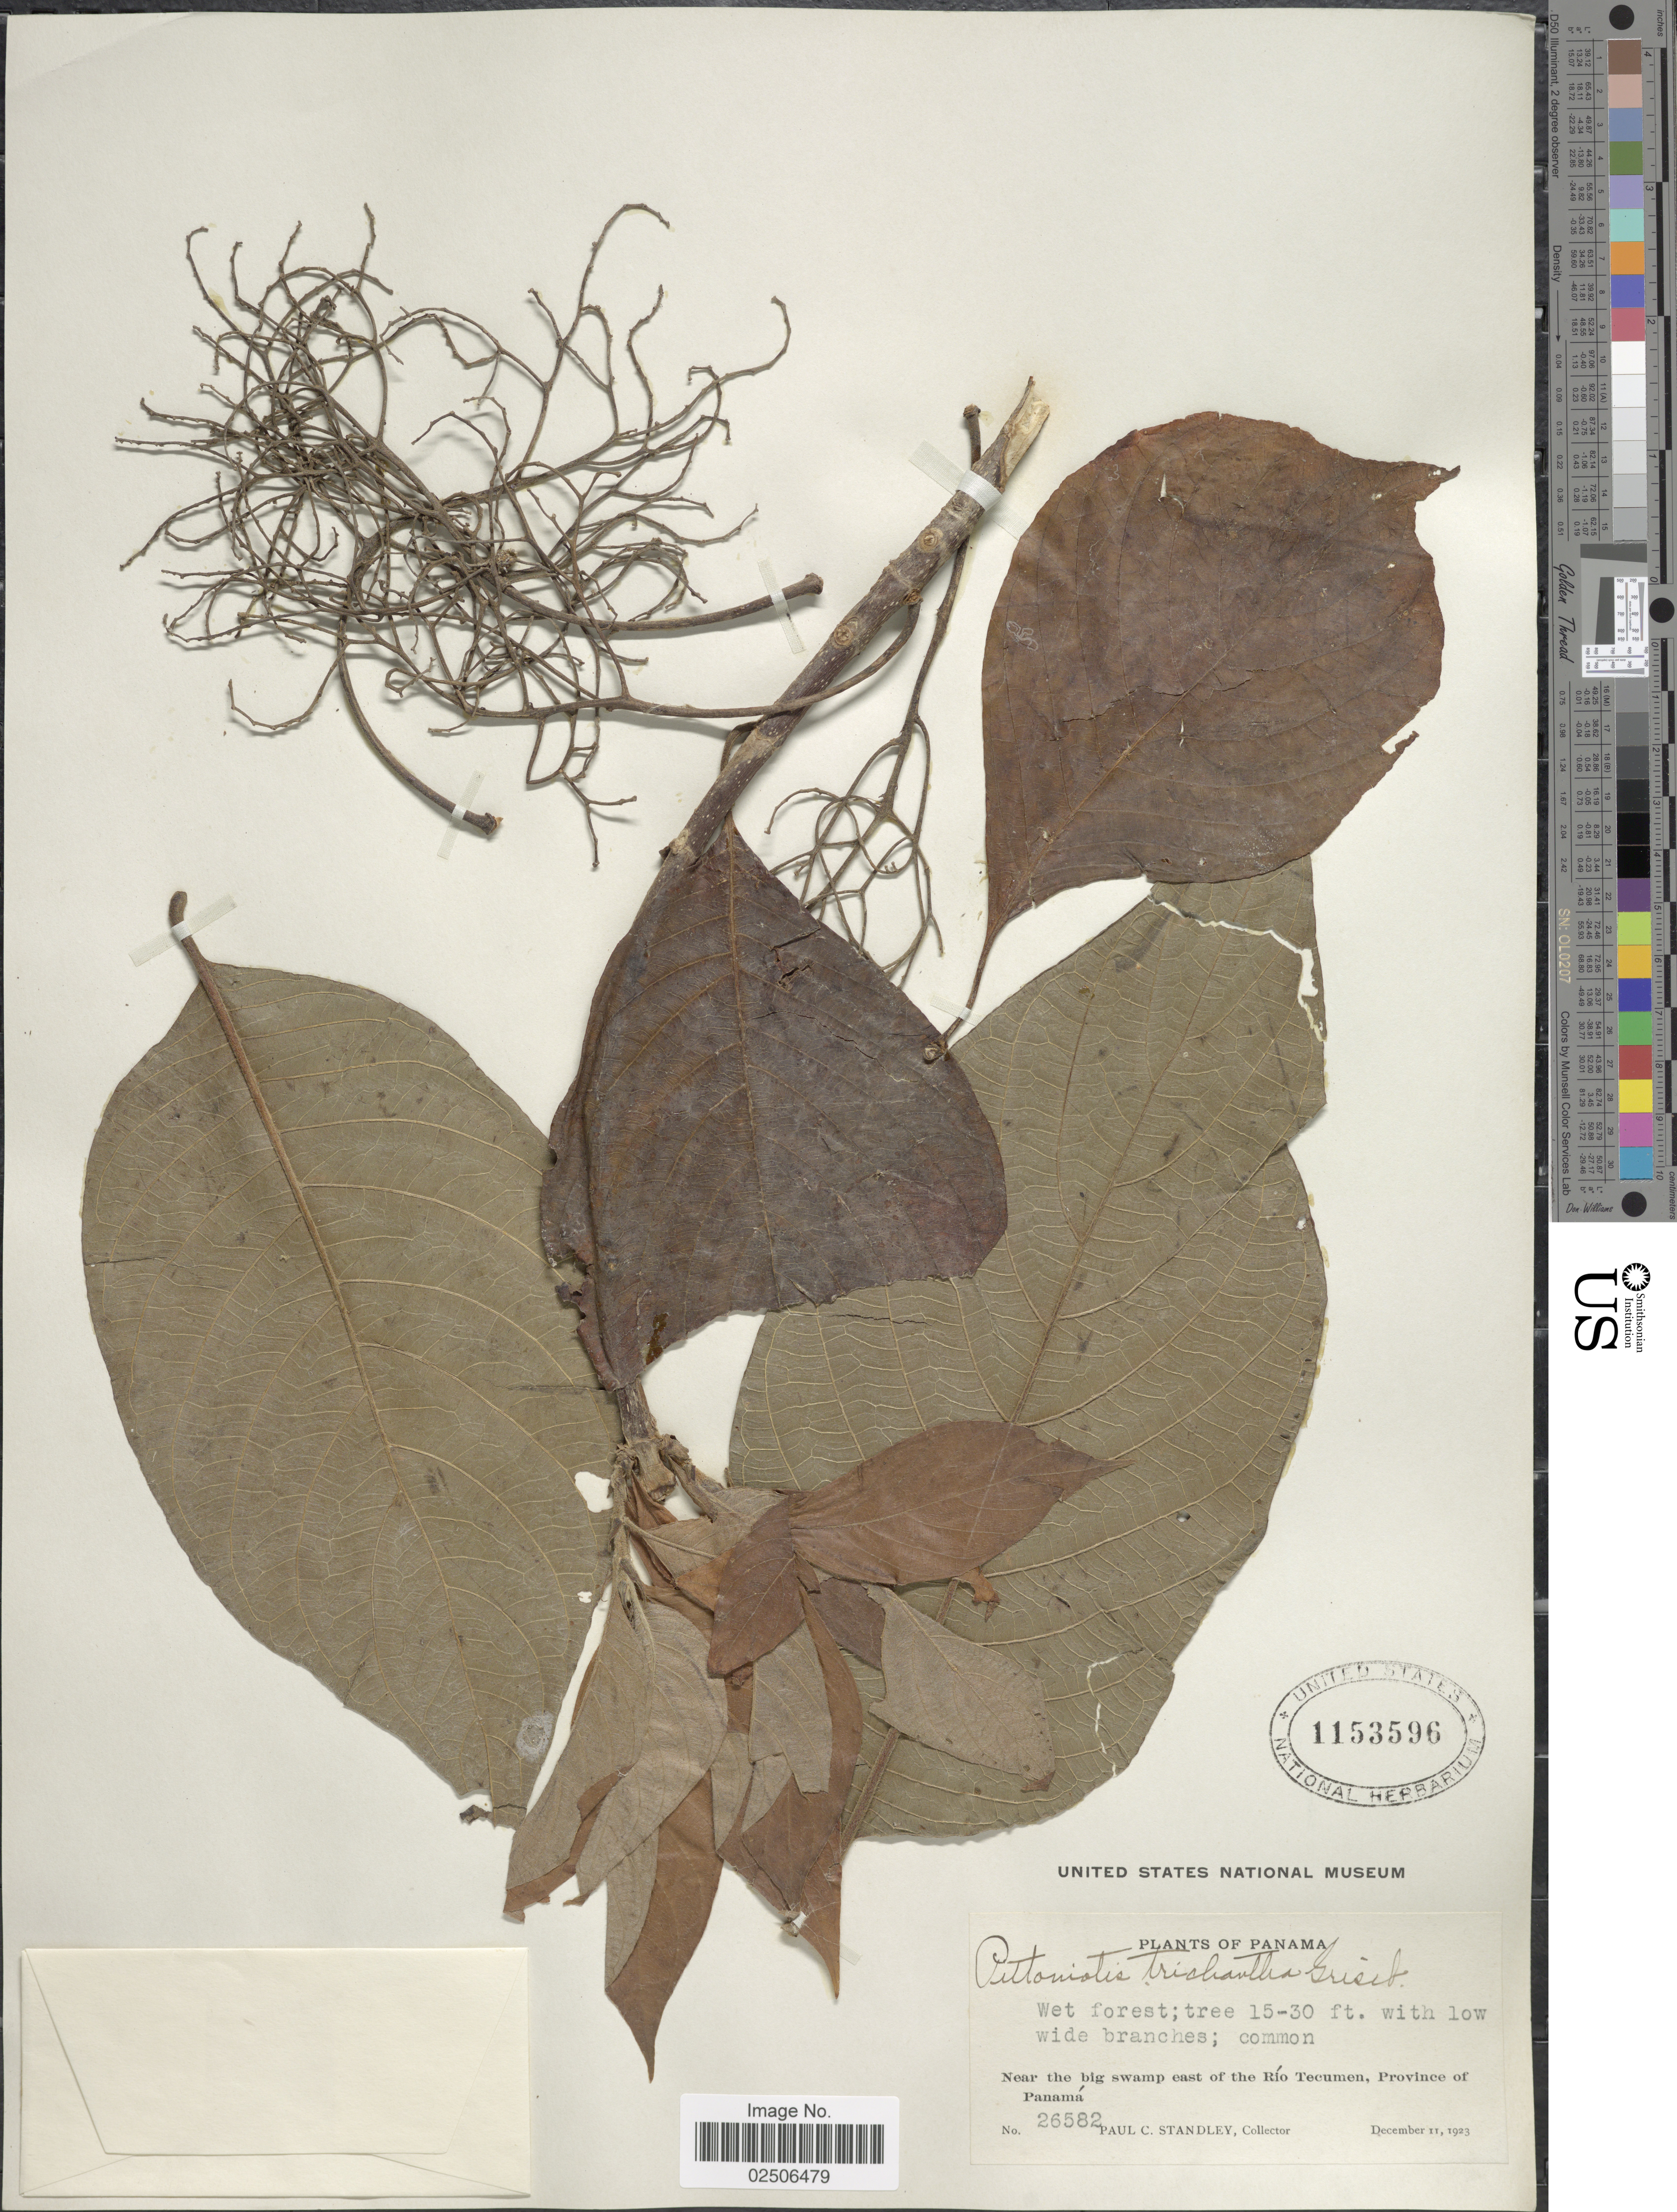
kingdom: Plantae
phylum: Tracheophyta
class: Magnoliopsida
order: Gentianales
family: Rubiaceae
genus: Pittoniotis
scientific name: Pittoniotis trichantha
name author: Griseb.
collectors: P. C. Standley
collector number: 26582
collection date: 1923-12-11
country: Panama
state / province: Panamá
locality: Near the big swamp east of the Rio Tecumen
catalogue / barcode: US 1153596